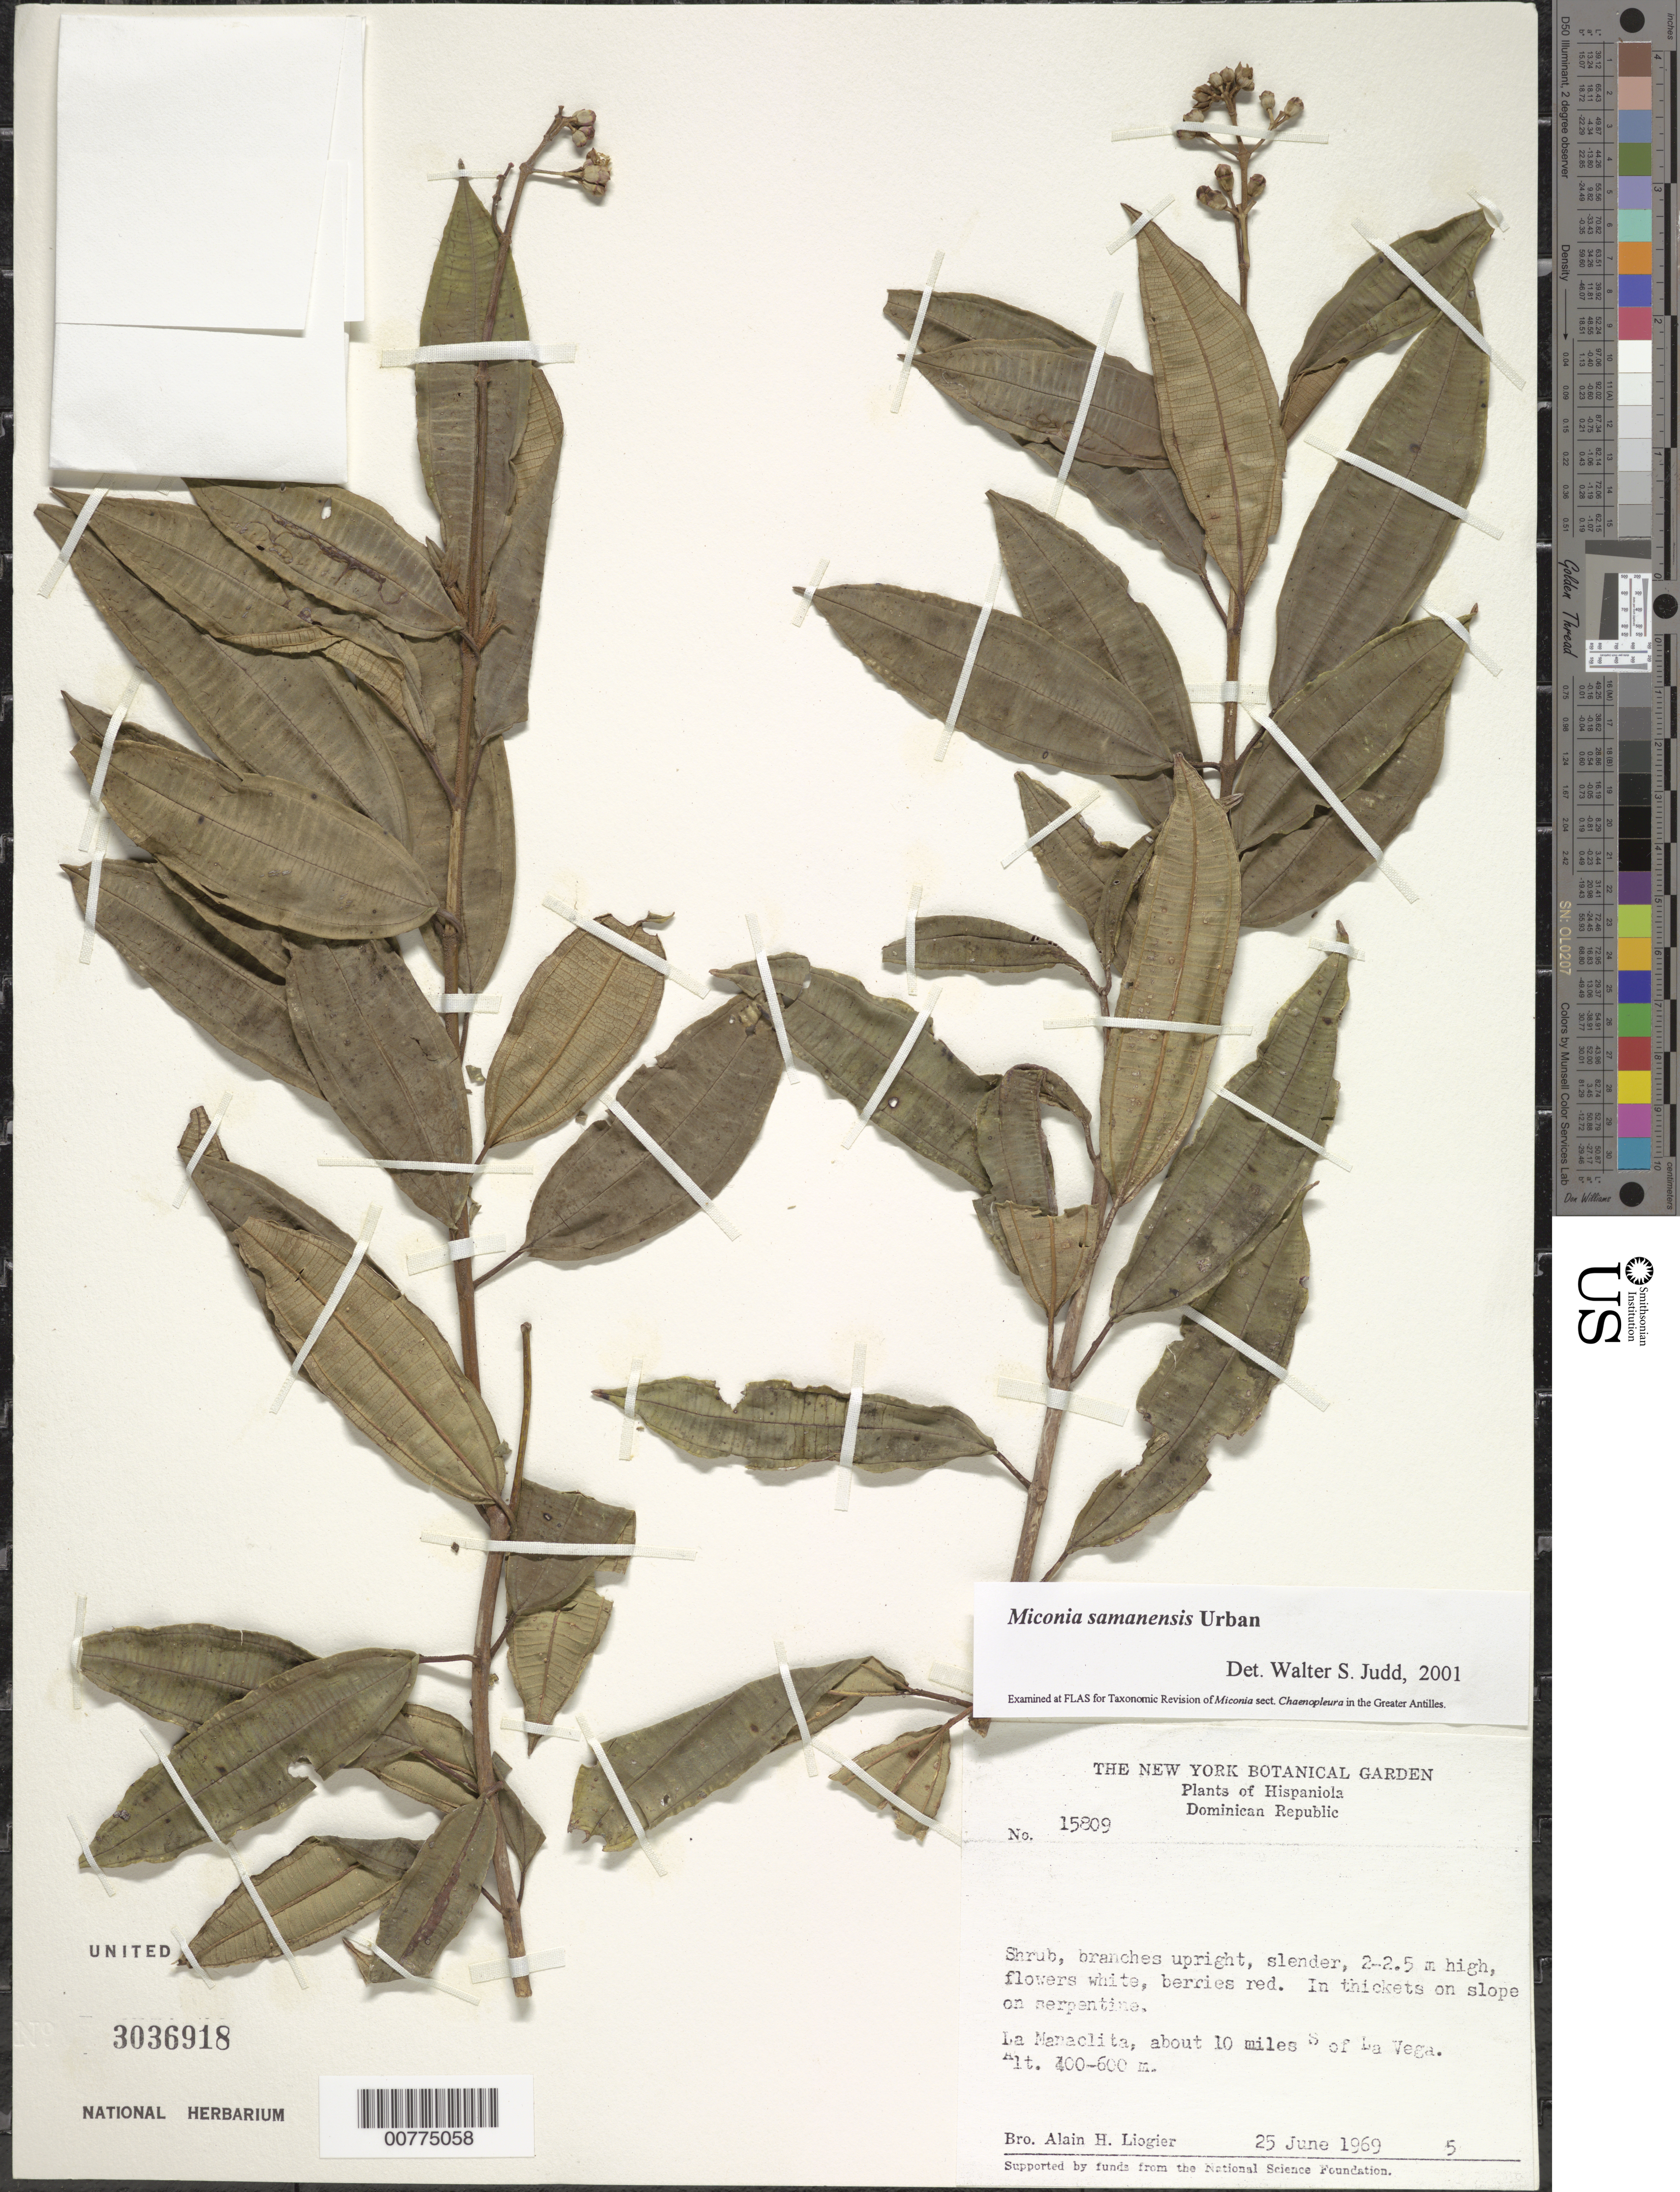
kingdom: Plantae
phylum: Tracheophyta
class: Magnoliopsida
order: Myrtales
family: Melastomataceae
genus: Miconia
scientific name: Miconia samanensis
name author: Urb.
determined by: Judd, Walter S.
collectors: A. H. Liogier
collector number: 15809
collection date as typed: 25 Jun 1969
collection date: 1969-06-25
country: Dominican Republic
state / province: La Vega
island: Hispaniola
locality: La Manaclita, about 10 miles S of La Vega.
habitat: In thickets on slope on serpentine.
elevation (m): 400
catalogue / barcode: US 3036918